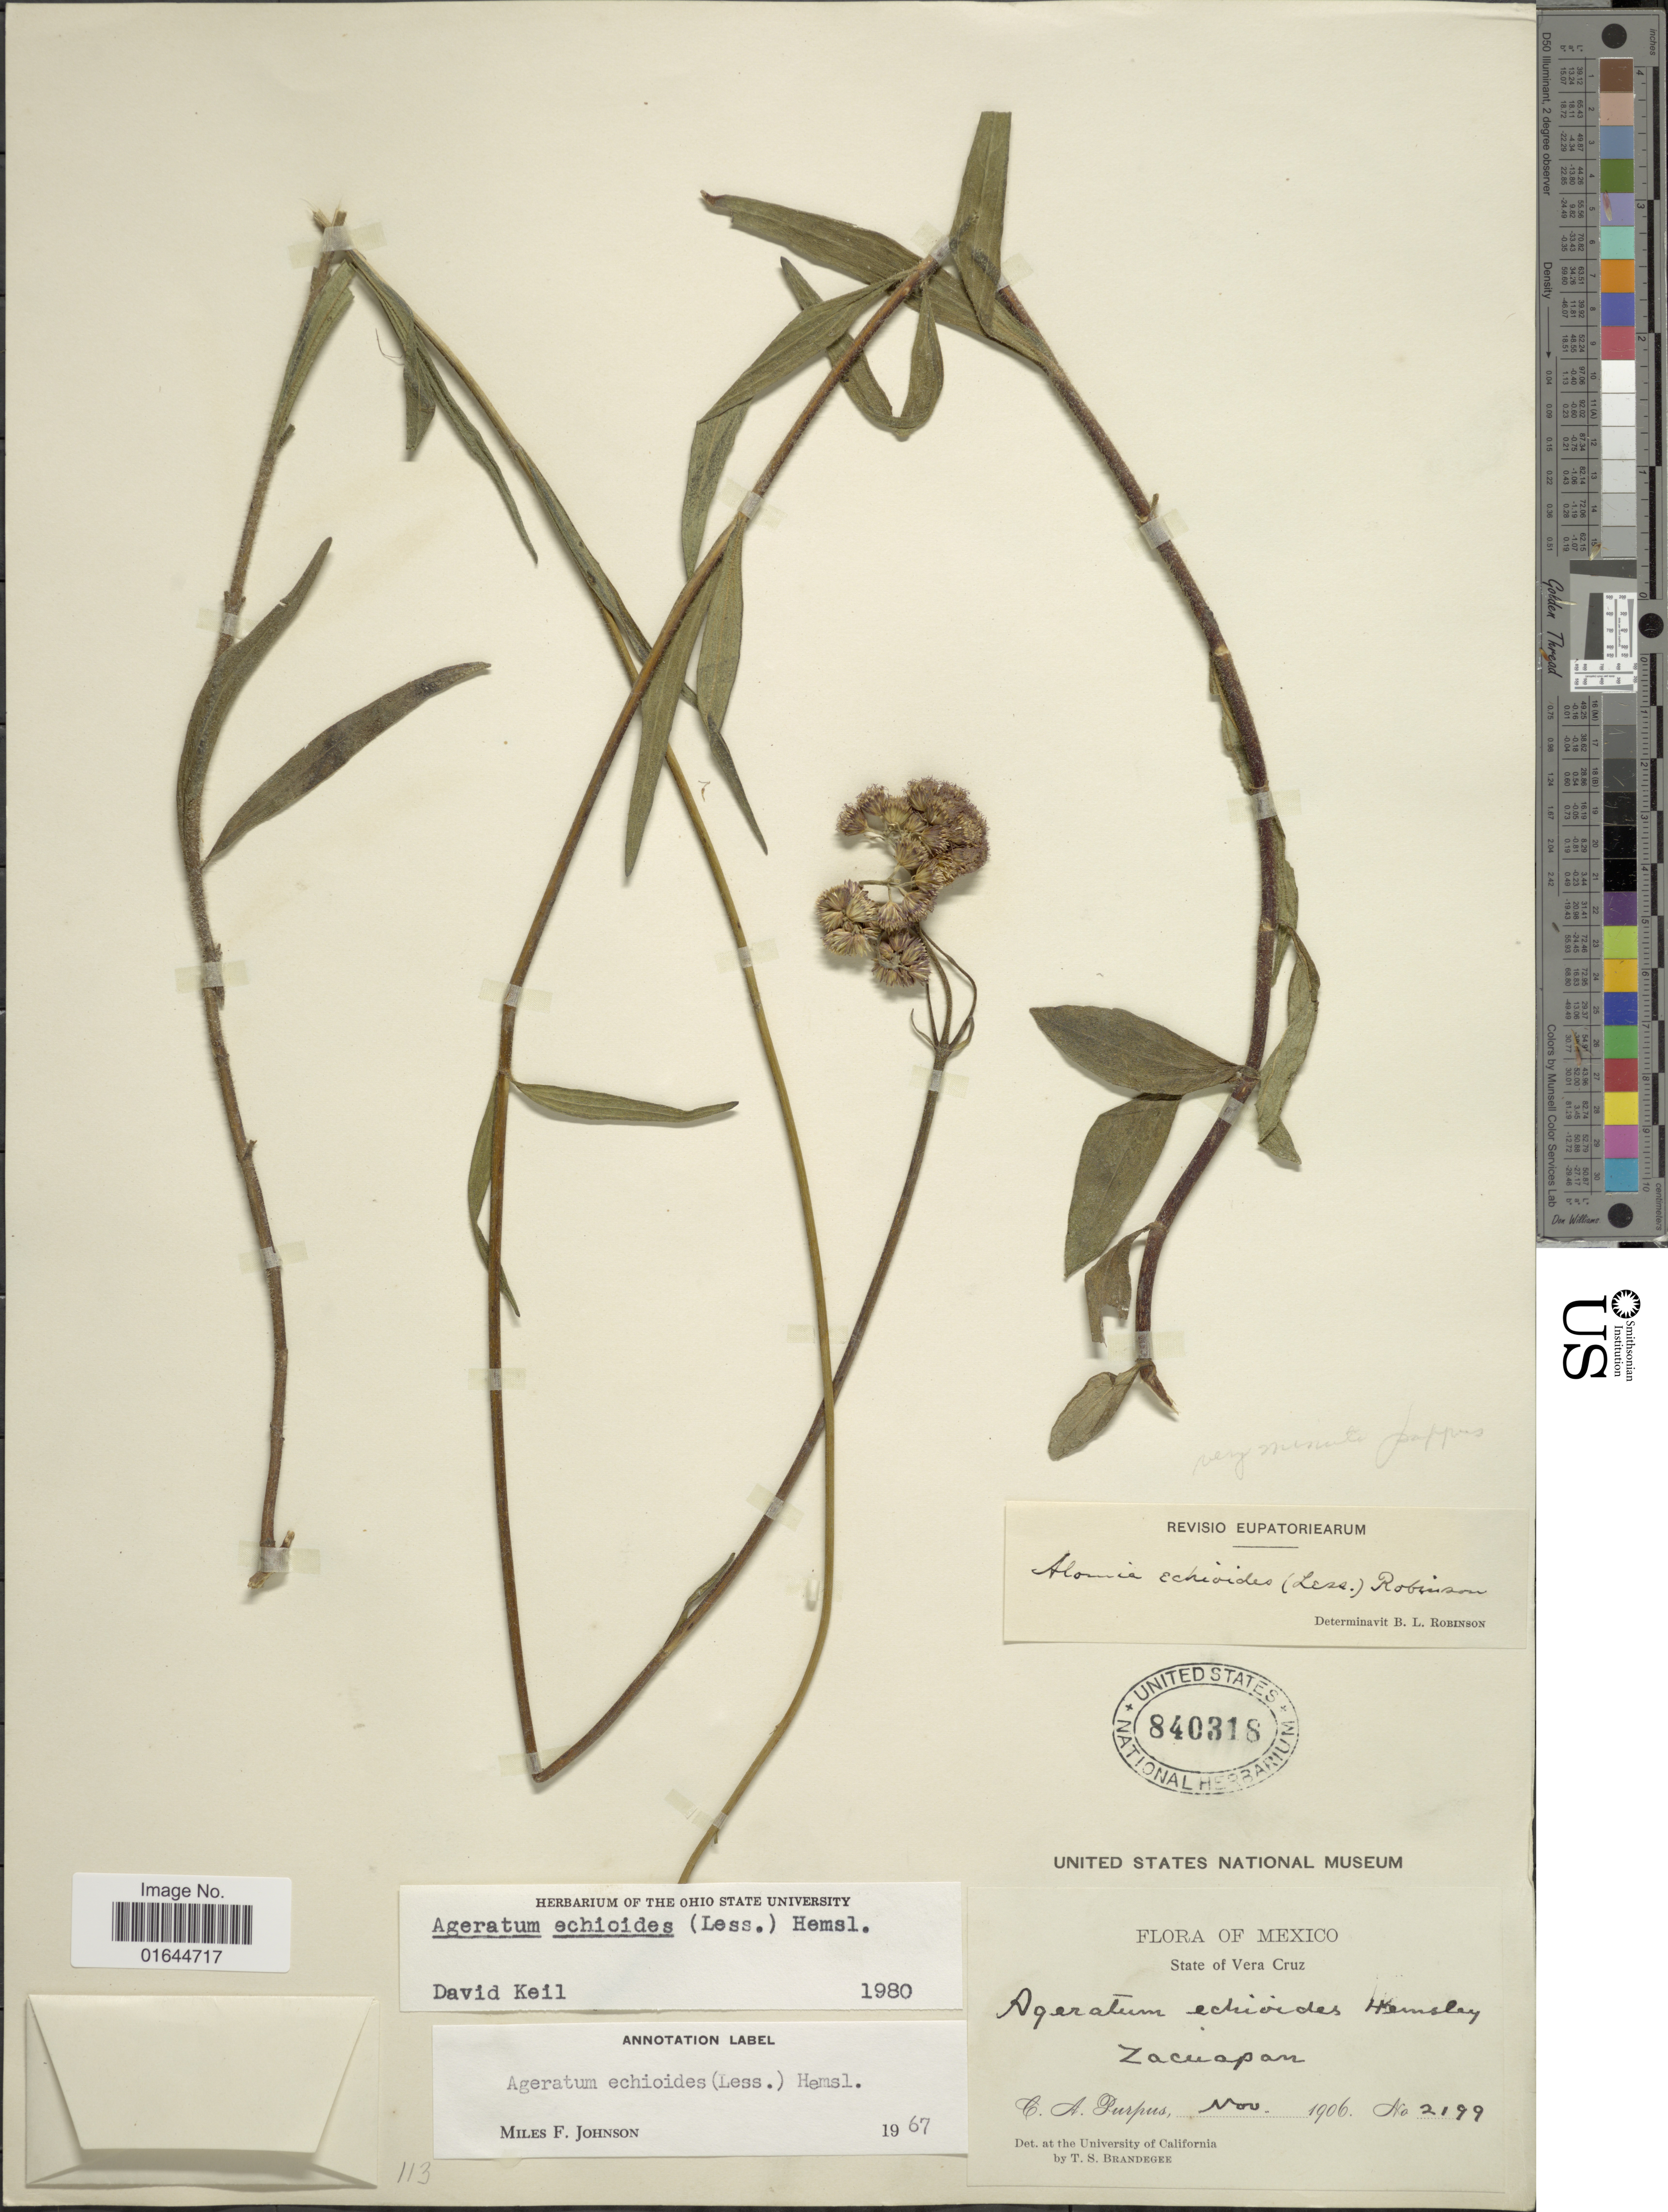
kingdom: Plantae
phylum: Tracheophyta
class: Magnoliopsida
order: Asterales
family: Asteraceae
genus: Ageratum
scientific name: Ageratum echioides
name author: (Less.) Hemsl.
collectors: C. A. Purpus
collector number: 2199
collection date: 1906-11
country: Mexico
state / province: Veracruz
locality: Mexico, State of Vera Cruz. Zacuapan.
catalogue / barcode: US 840318